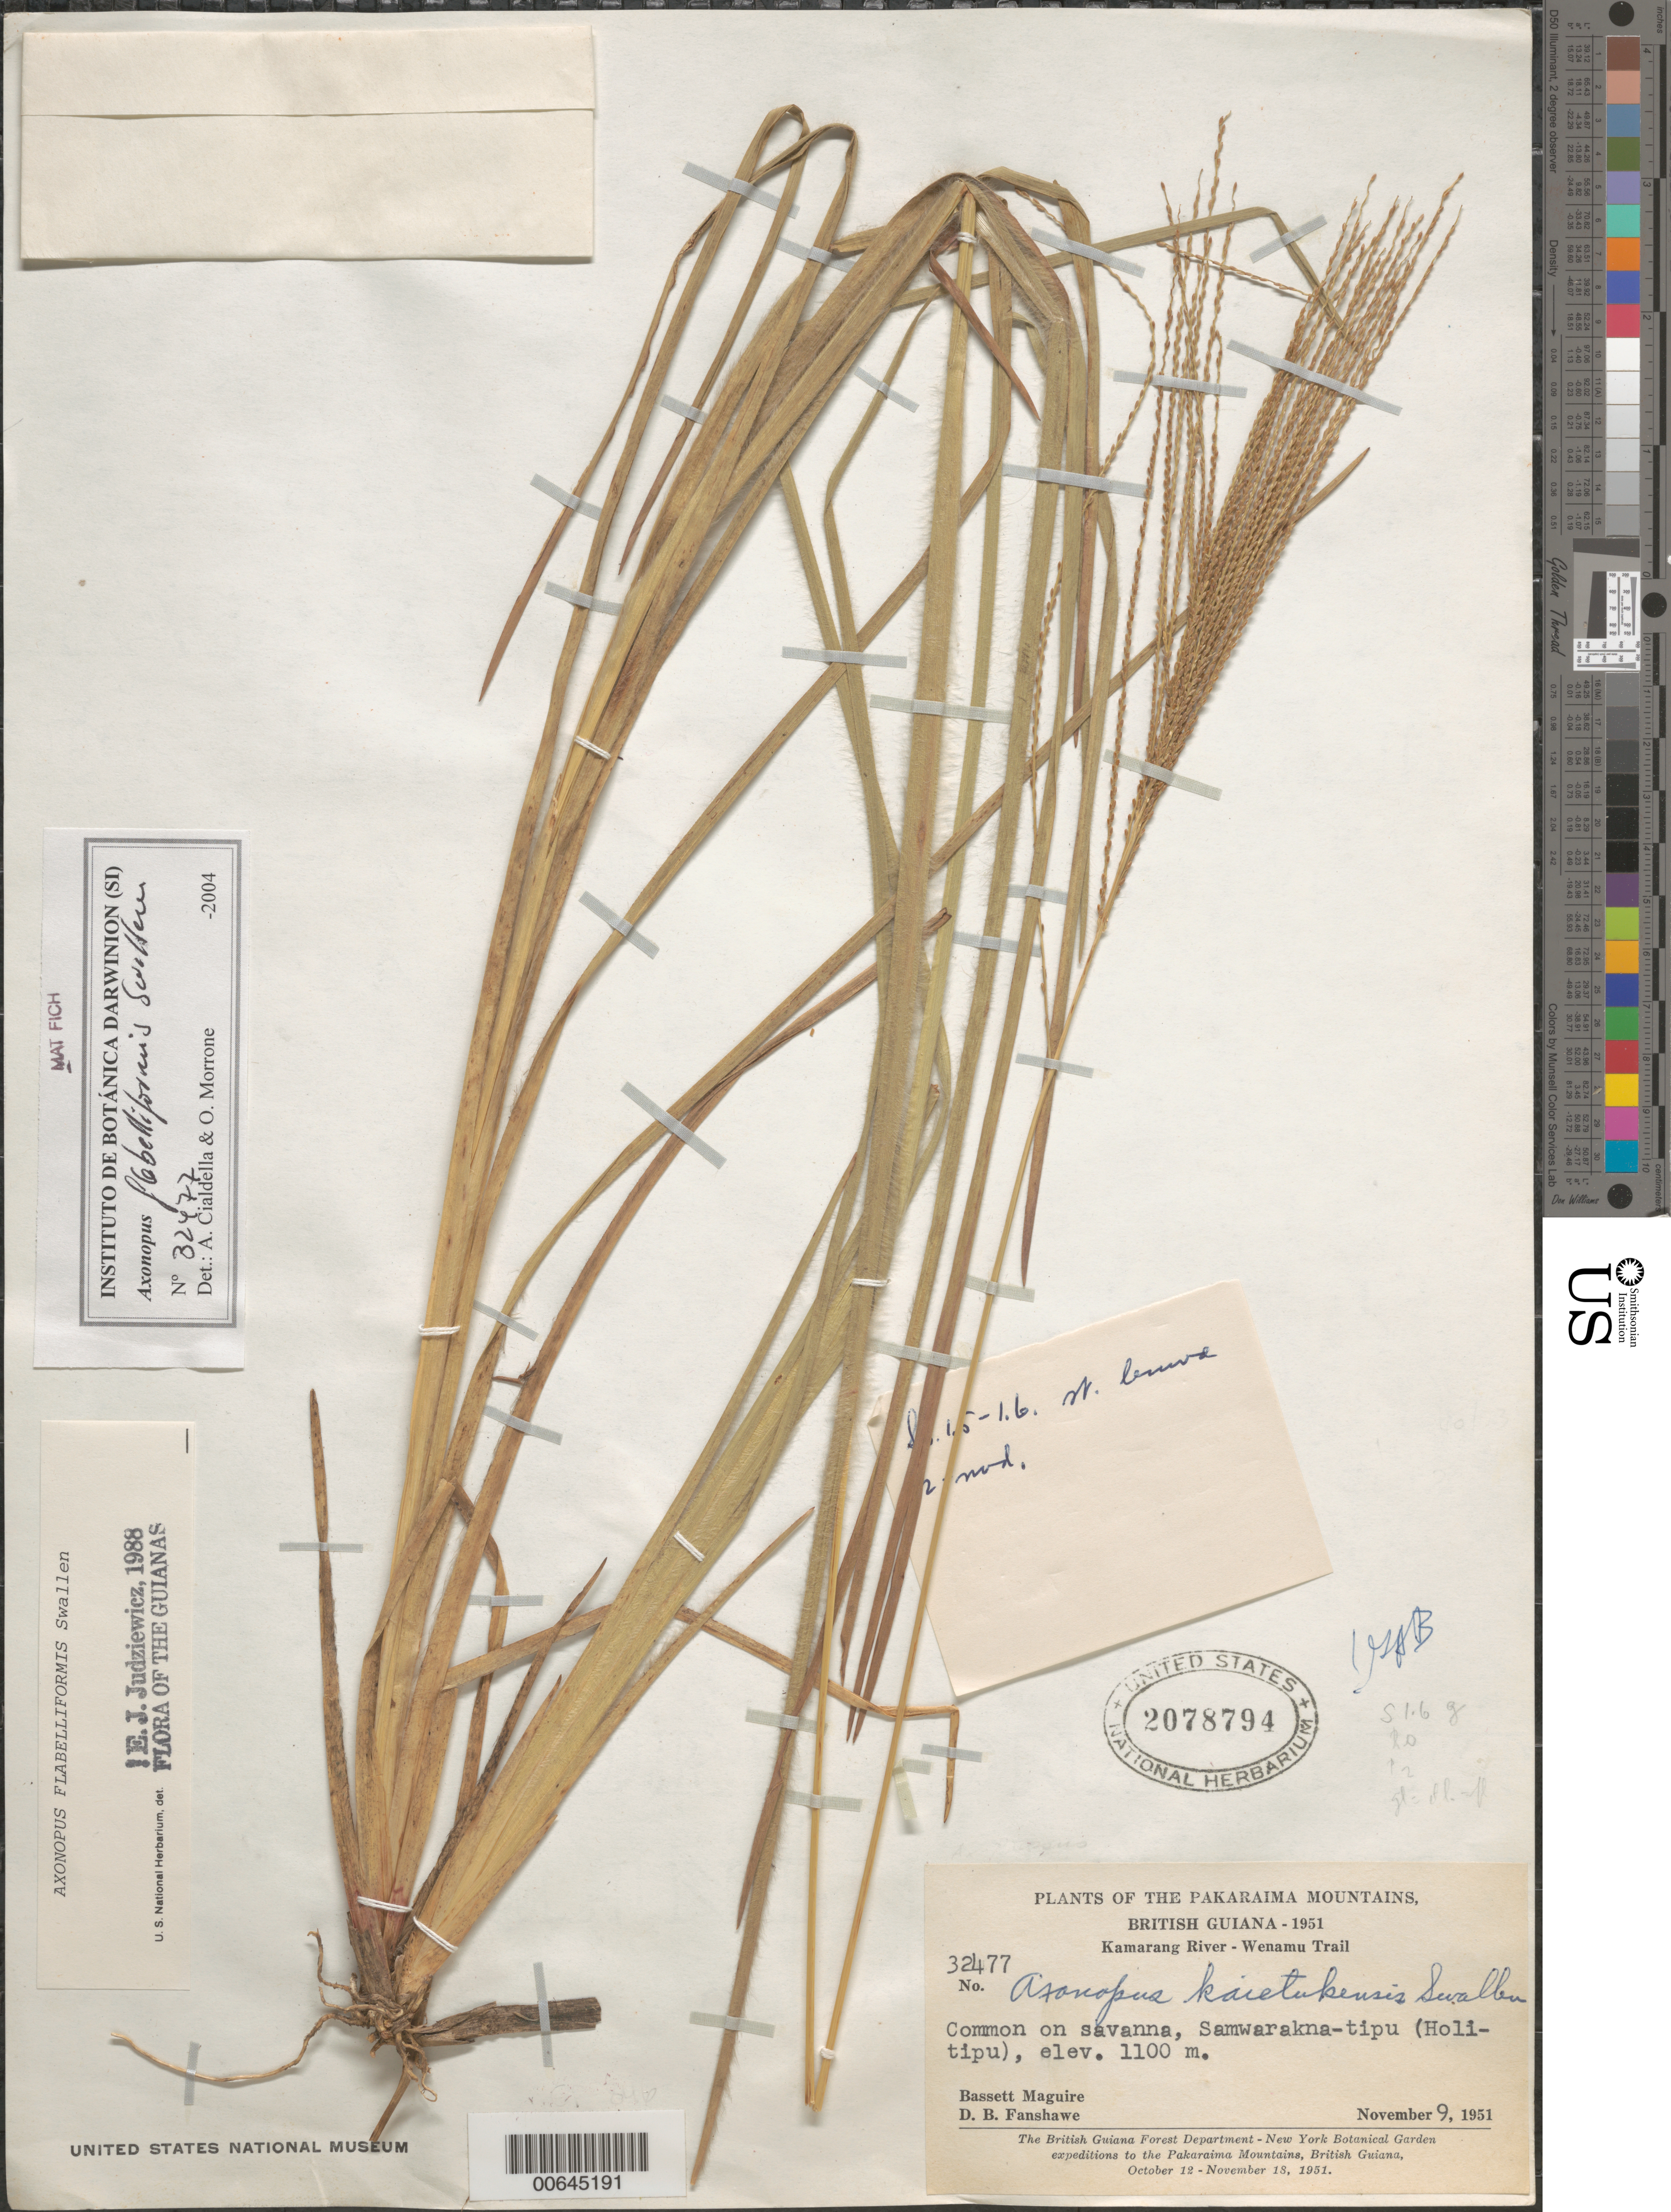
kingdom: Plantae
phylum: Tracheophyta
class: Liliopsida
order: Poales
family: Poaceae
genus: Axonopus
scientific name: Axonopus flabelliformis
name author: Swallen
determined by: Judziewicz, E. J.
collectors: B. Maguire & D. B. Fanshawe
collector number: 32477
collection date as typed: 9-Nov-51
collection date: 1951-11-09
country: Guyana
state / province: Cuyuni-Mazaruni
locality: Samwarakna-tipu (Holi-tipu), Kamarang River - Wenamu Trail, Pakaraima Mts.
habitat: Savanna. Samwrakna-tipu (Holitipu)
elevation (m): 1100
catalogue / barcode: US 2078794